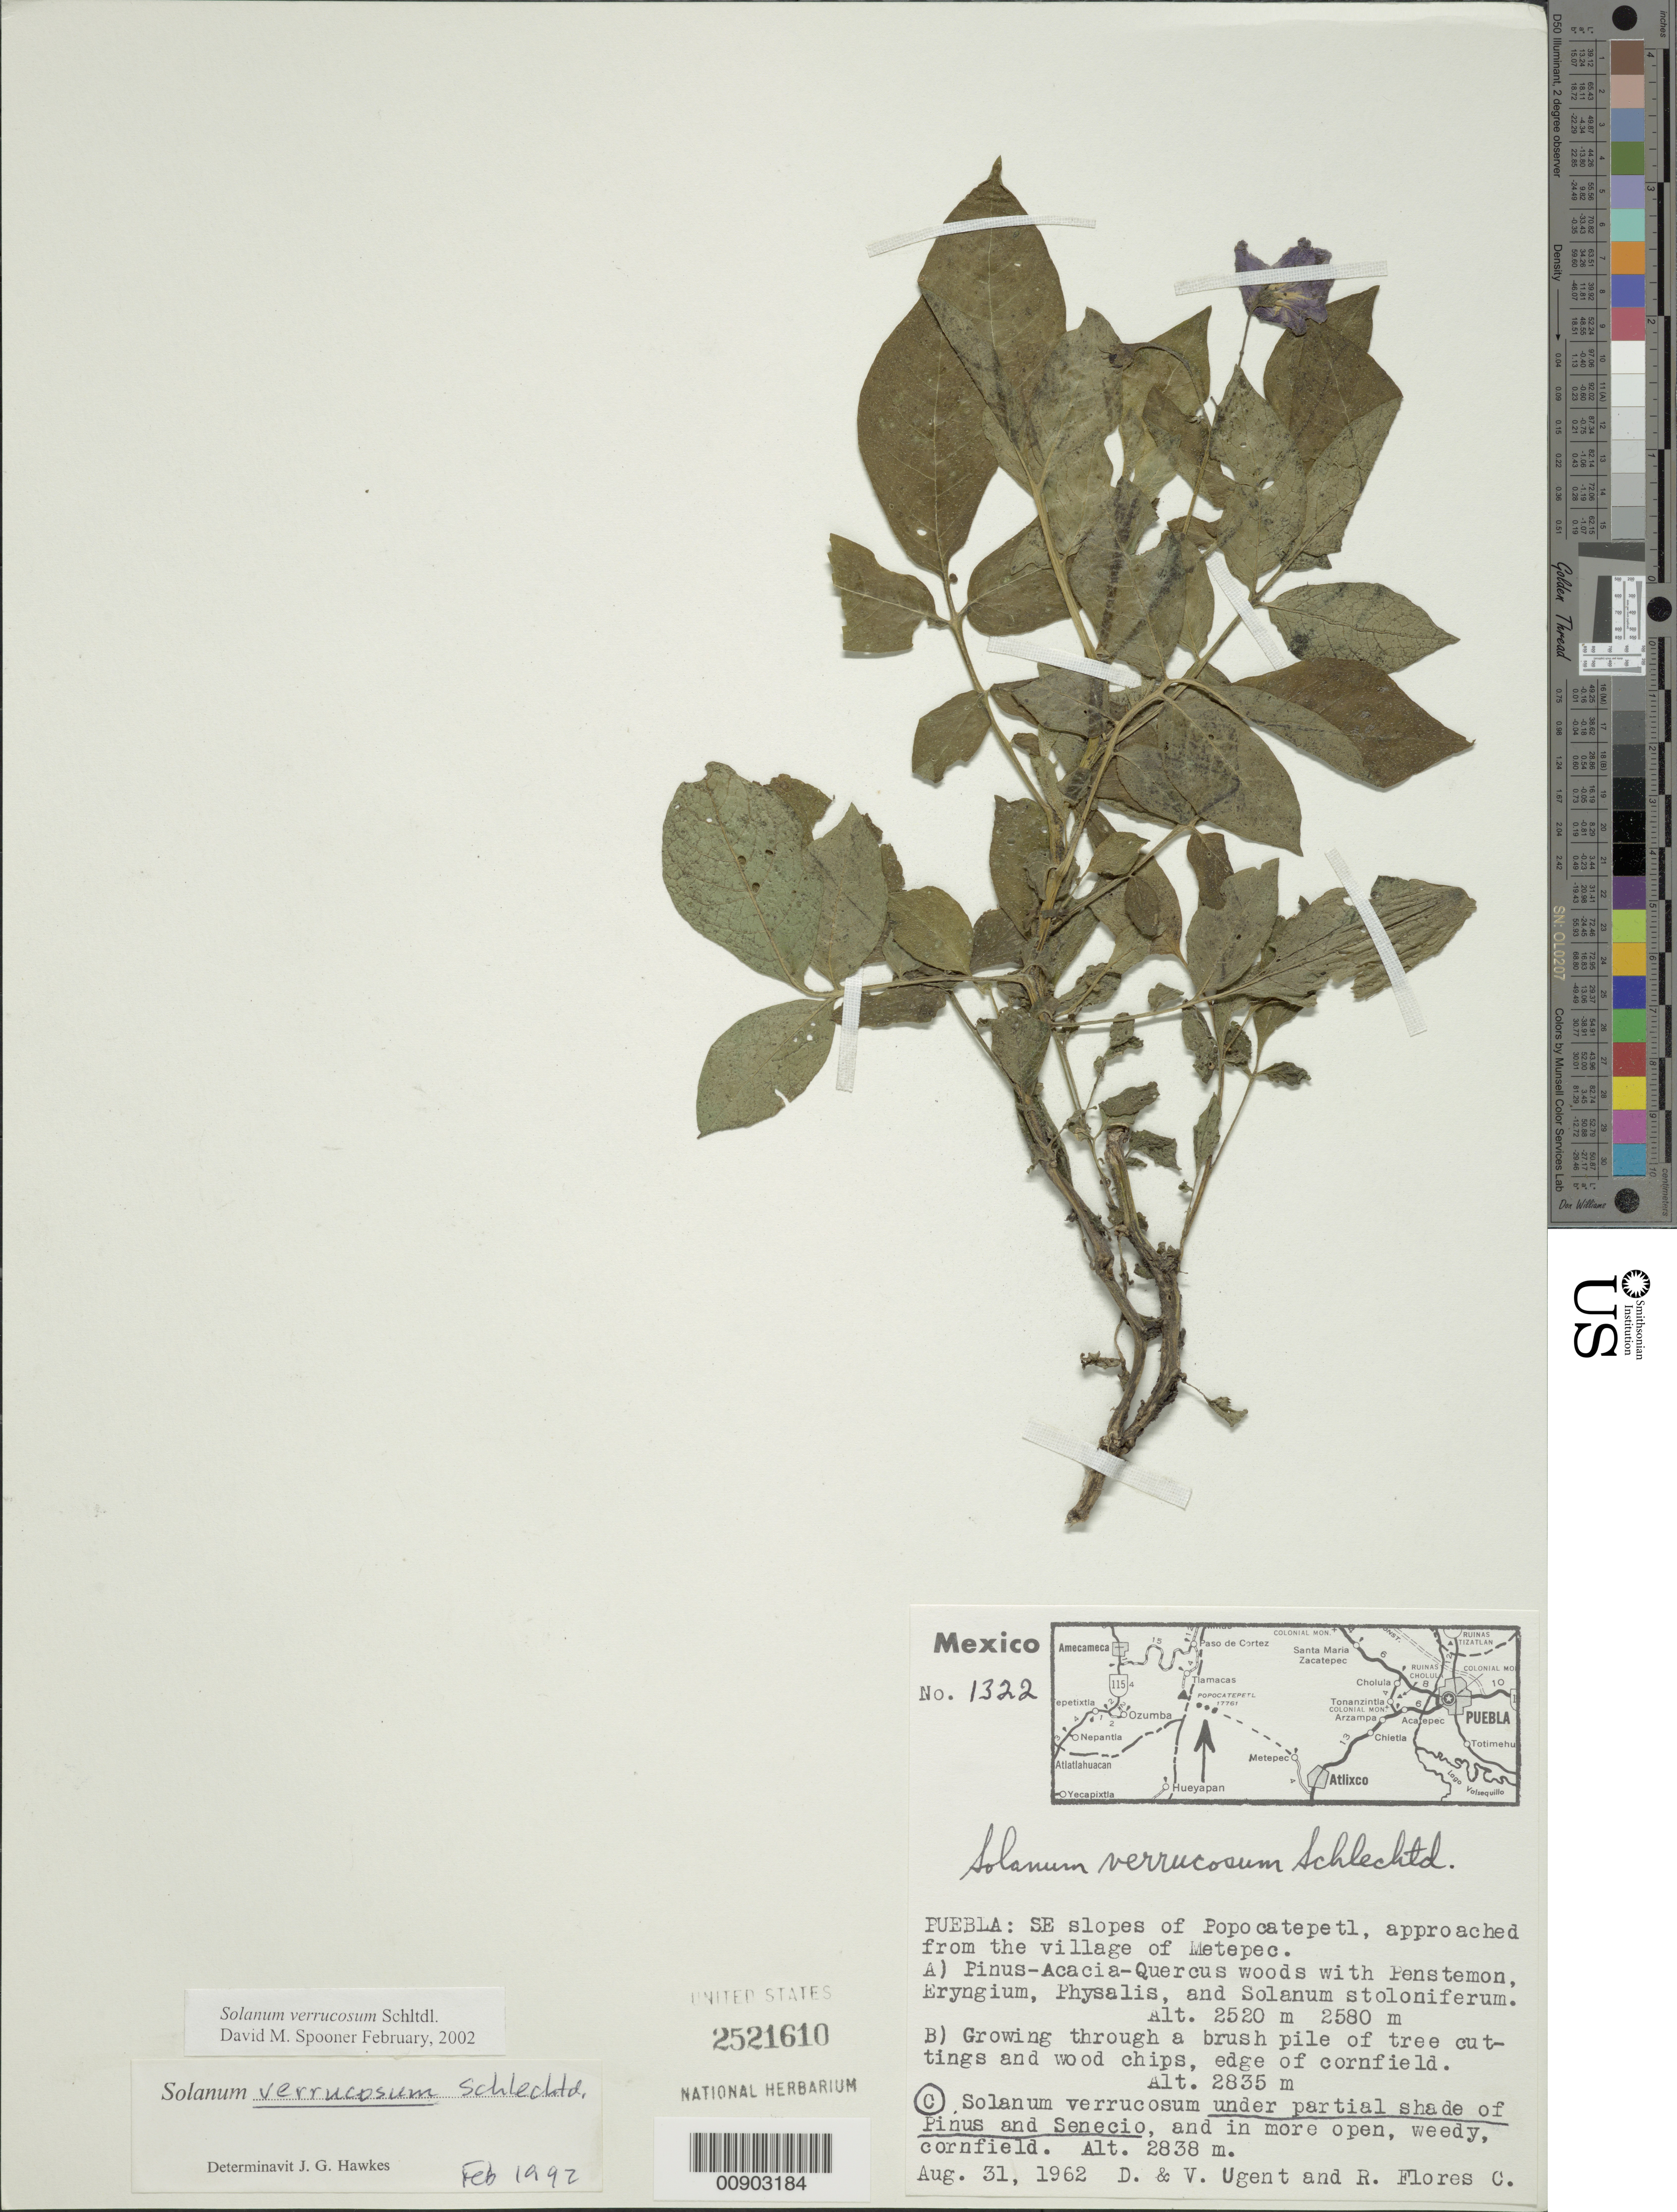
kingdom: Plantae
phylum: Tracheophyta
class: Magnoliopsida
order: Solanales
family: Solanaceae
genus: Solanum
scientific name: Solanum verrucosum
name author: Schltdl.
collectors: D. Ugent, V. Ugent & R. Flores-C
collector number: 1322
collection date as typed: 31 Aug 1962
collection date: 1962-08-31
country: Mexico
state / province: Puebla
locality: SE slopes of Popocatepetl, approached from the village of Metepec.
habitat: Under partial shade of Pinus and Senecio.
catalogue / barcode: US 2521610